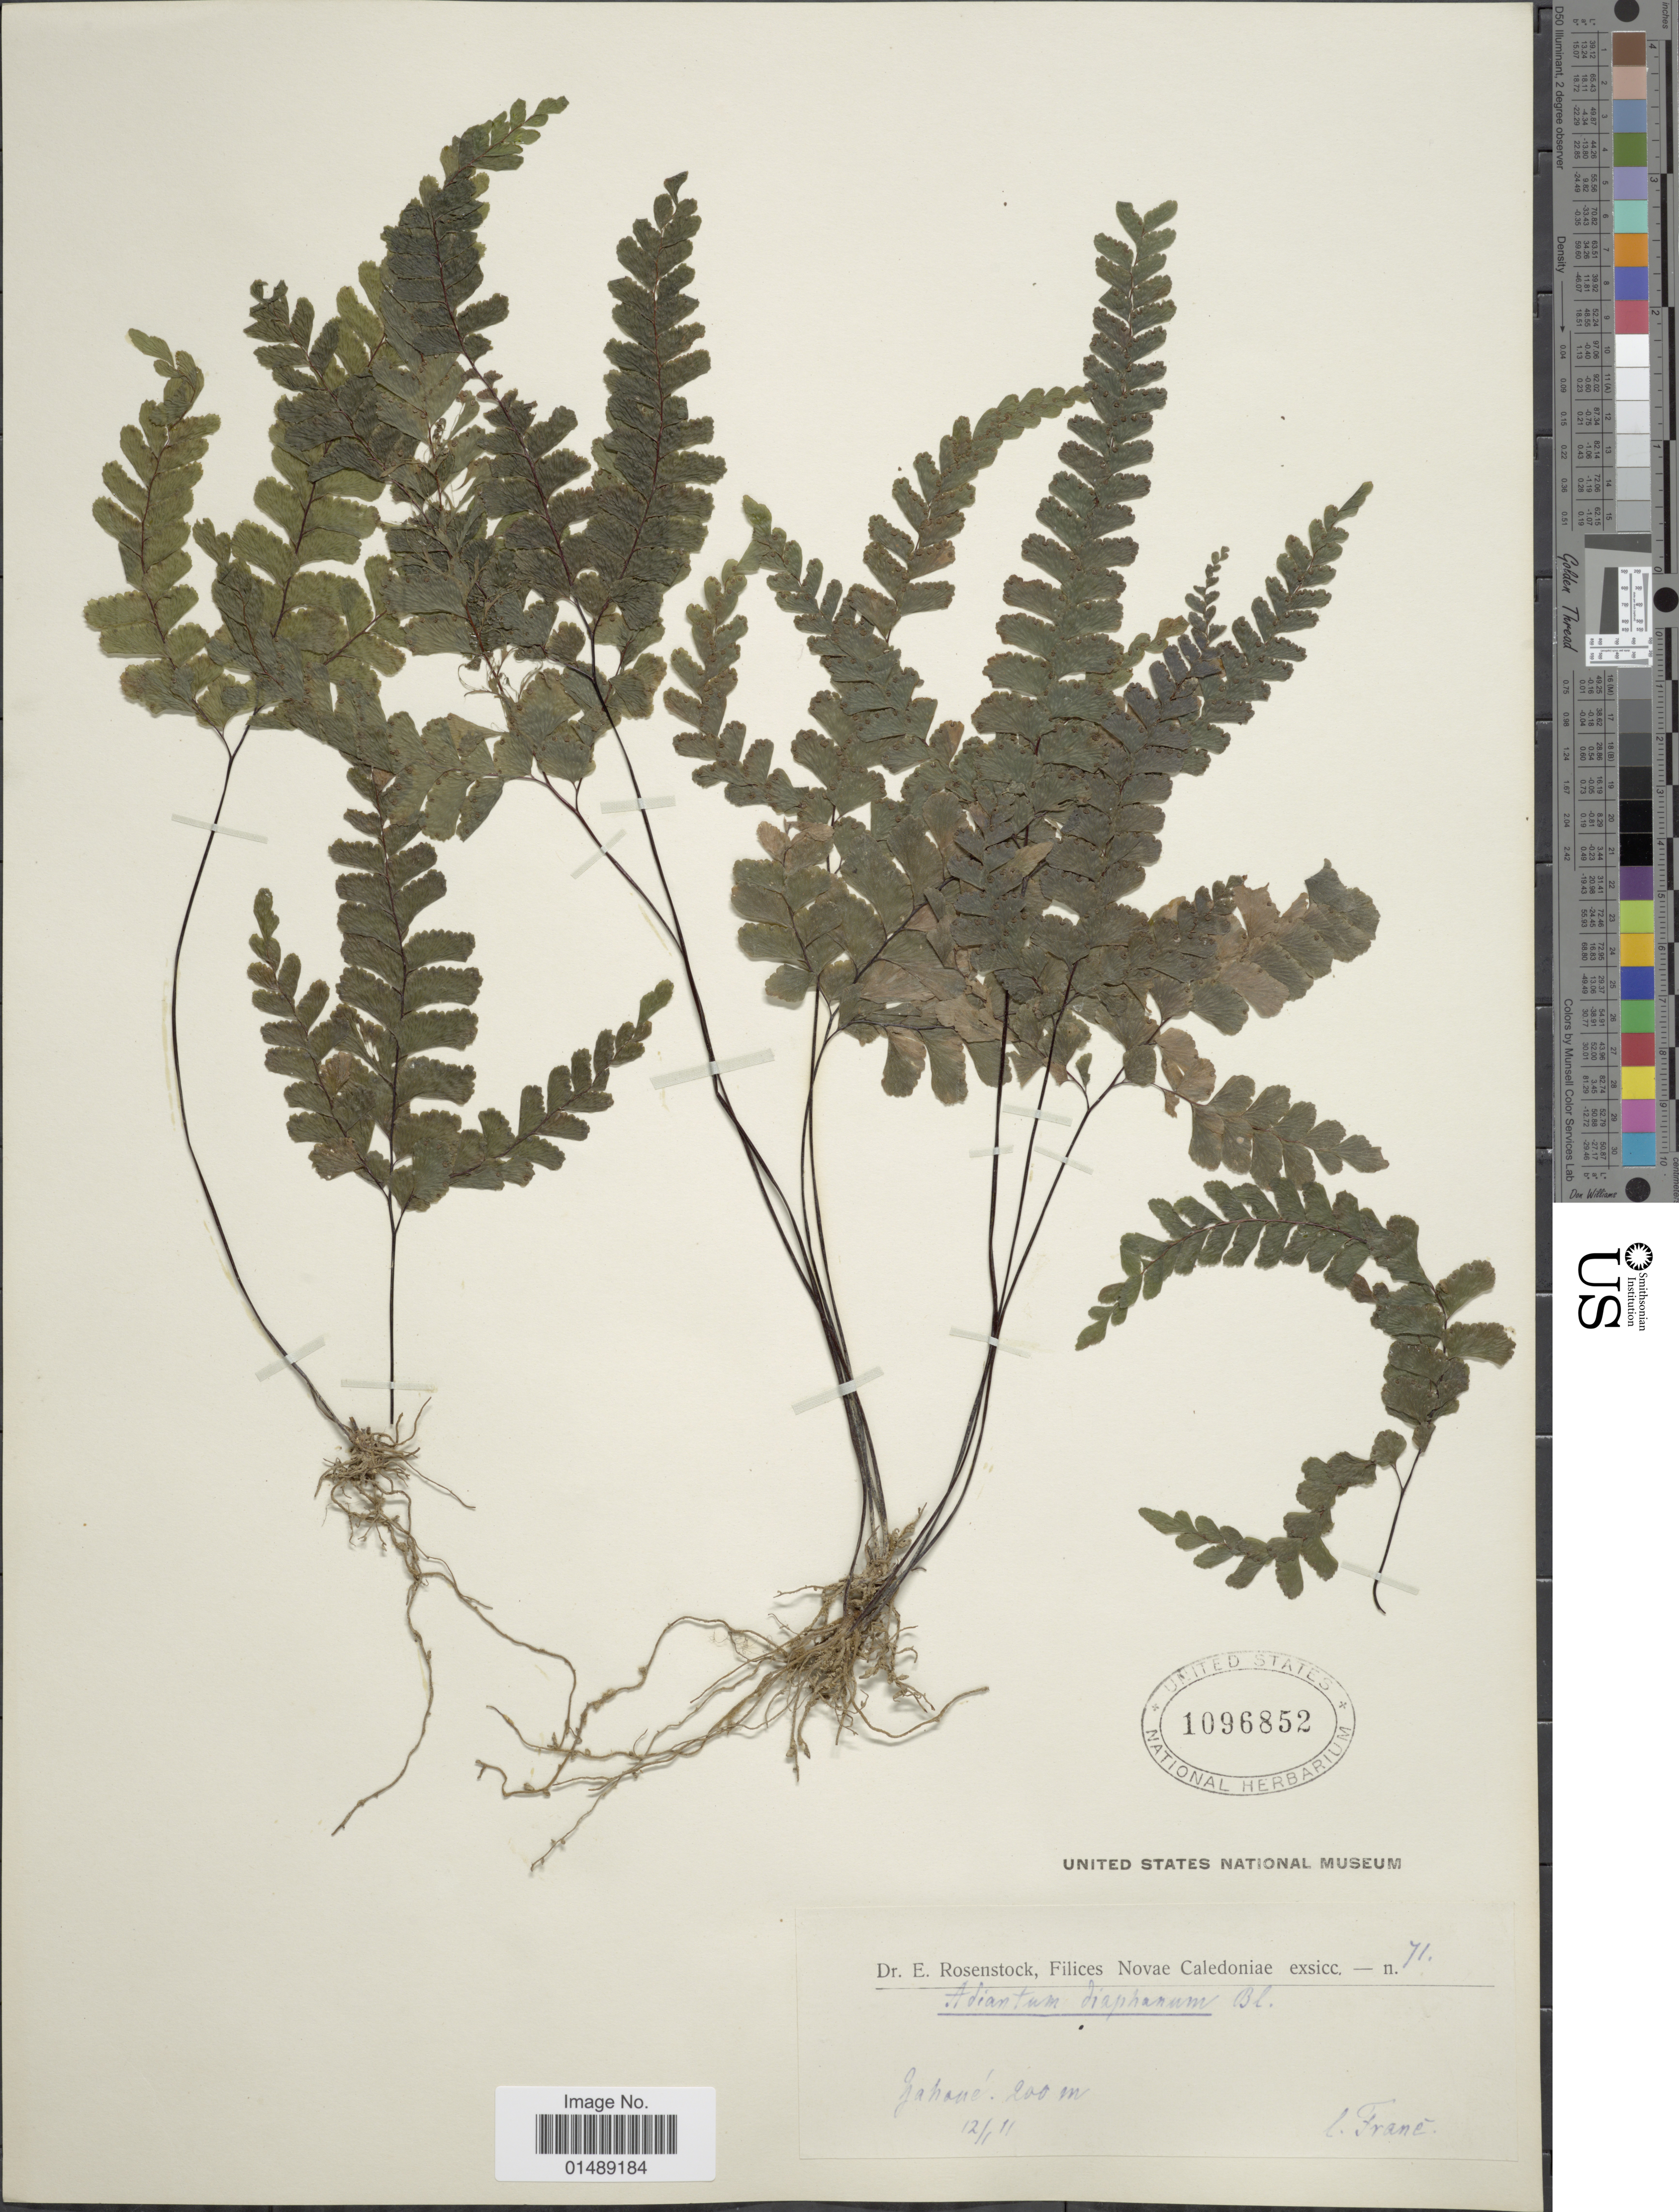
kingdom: Plantae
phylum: Tracheophyta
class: Polypodiopsida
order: Polypodiales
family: Pteridaceae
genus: Adiantum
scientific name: Adiantum diaphanum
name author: Blume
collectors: Franc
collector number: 71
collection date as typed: Transcribed d/m/y: 12/1/11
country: New Caledonia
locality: Yahoué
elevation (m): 200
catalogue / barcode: US 1096852